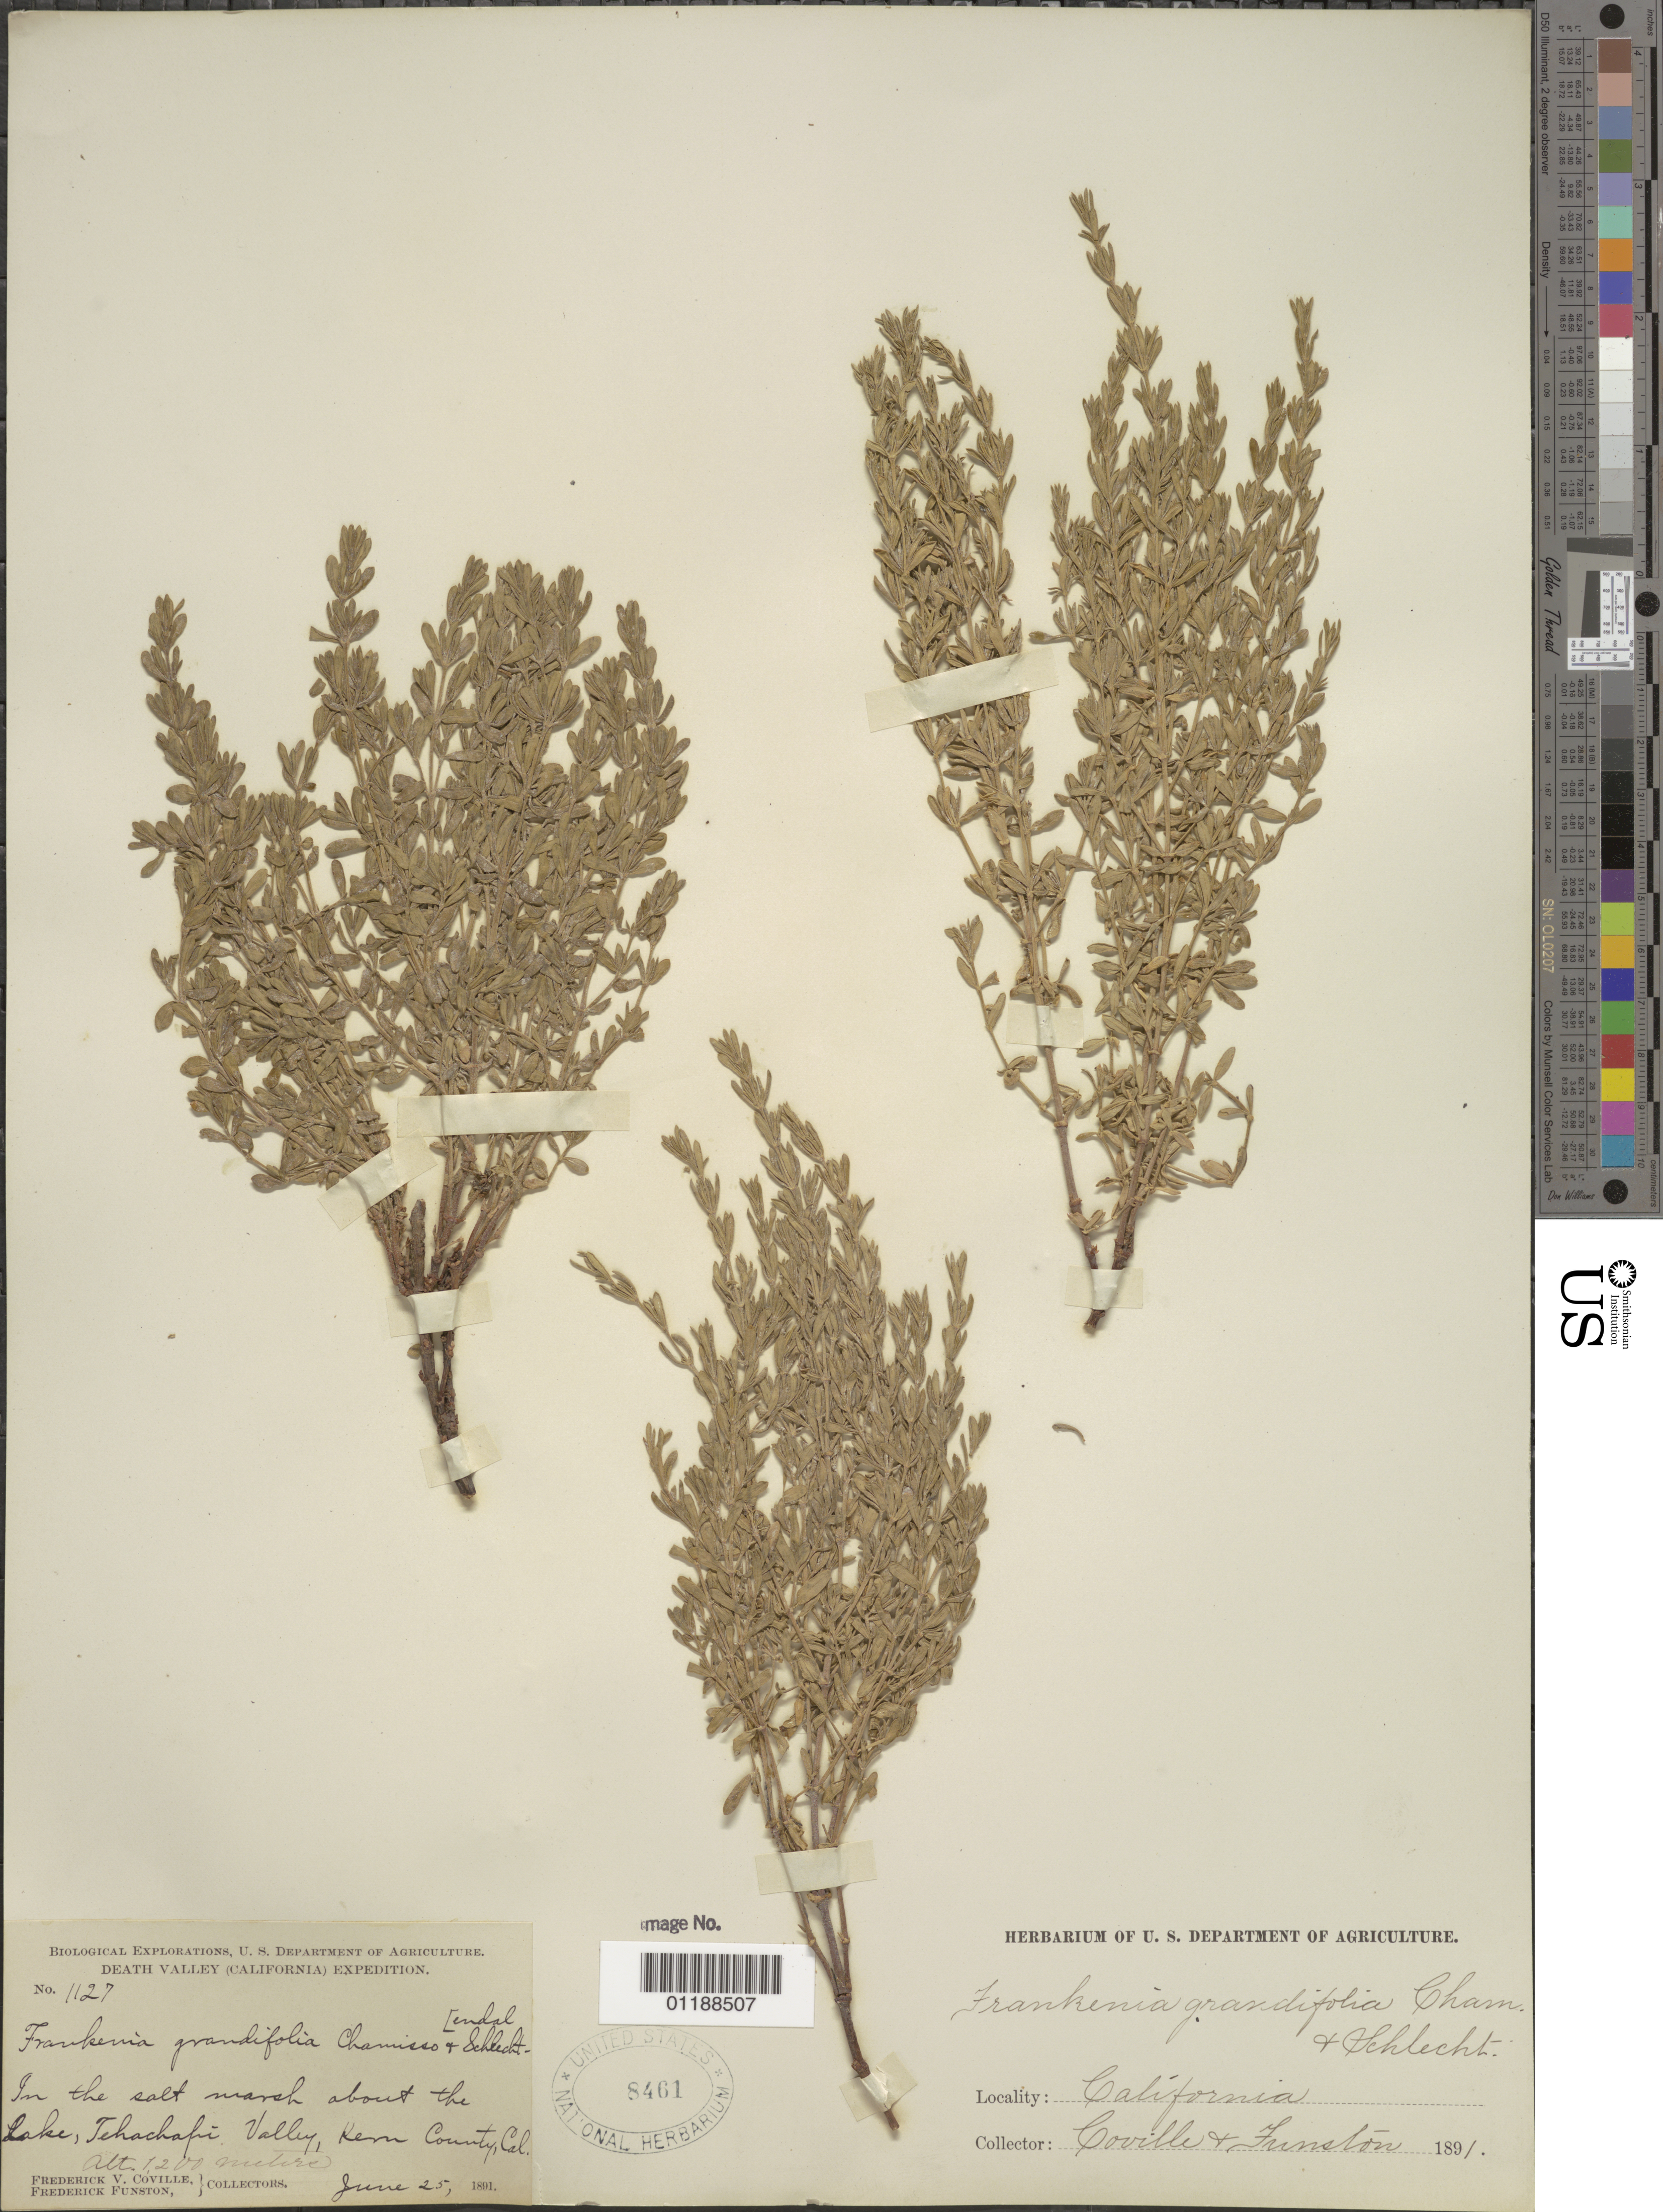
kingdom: Plantae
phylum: Tracheophyta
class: Magnoliopsida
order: Caryophyllales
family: Frankeniaceae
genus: Frankenia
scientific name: Frankenia salina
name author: (Molina) I.M. Johnst.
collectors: F. V. Coville & F. Funston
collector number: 1127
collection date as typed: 25 Jun 1891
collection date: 1891-06-25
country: United States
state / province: California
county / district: Kern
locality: About the lake in Tehachapi Valley.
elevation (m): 1200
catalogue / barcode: US 8461